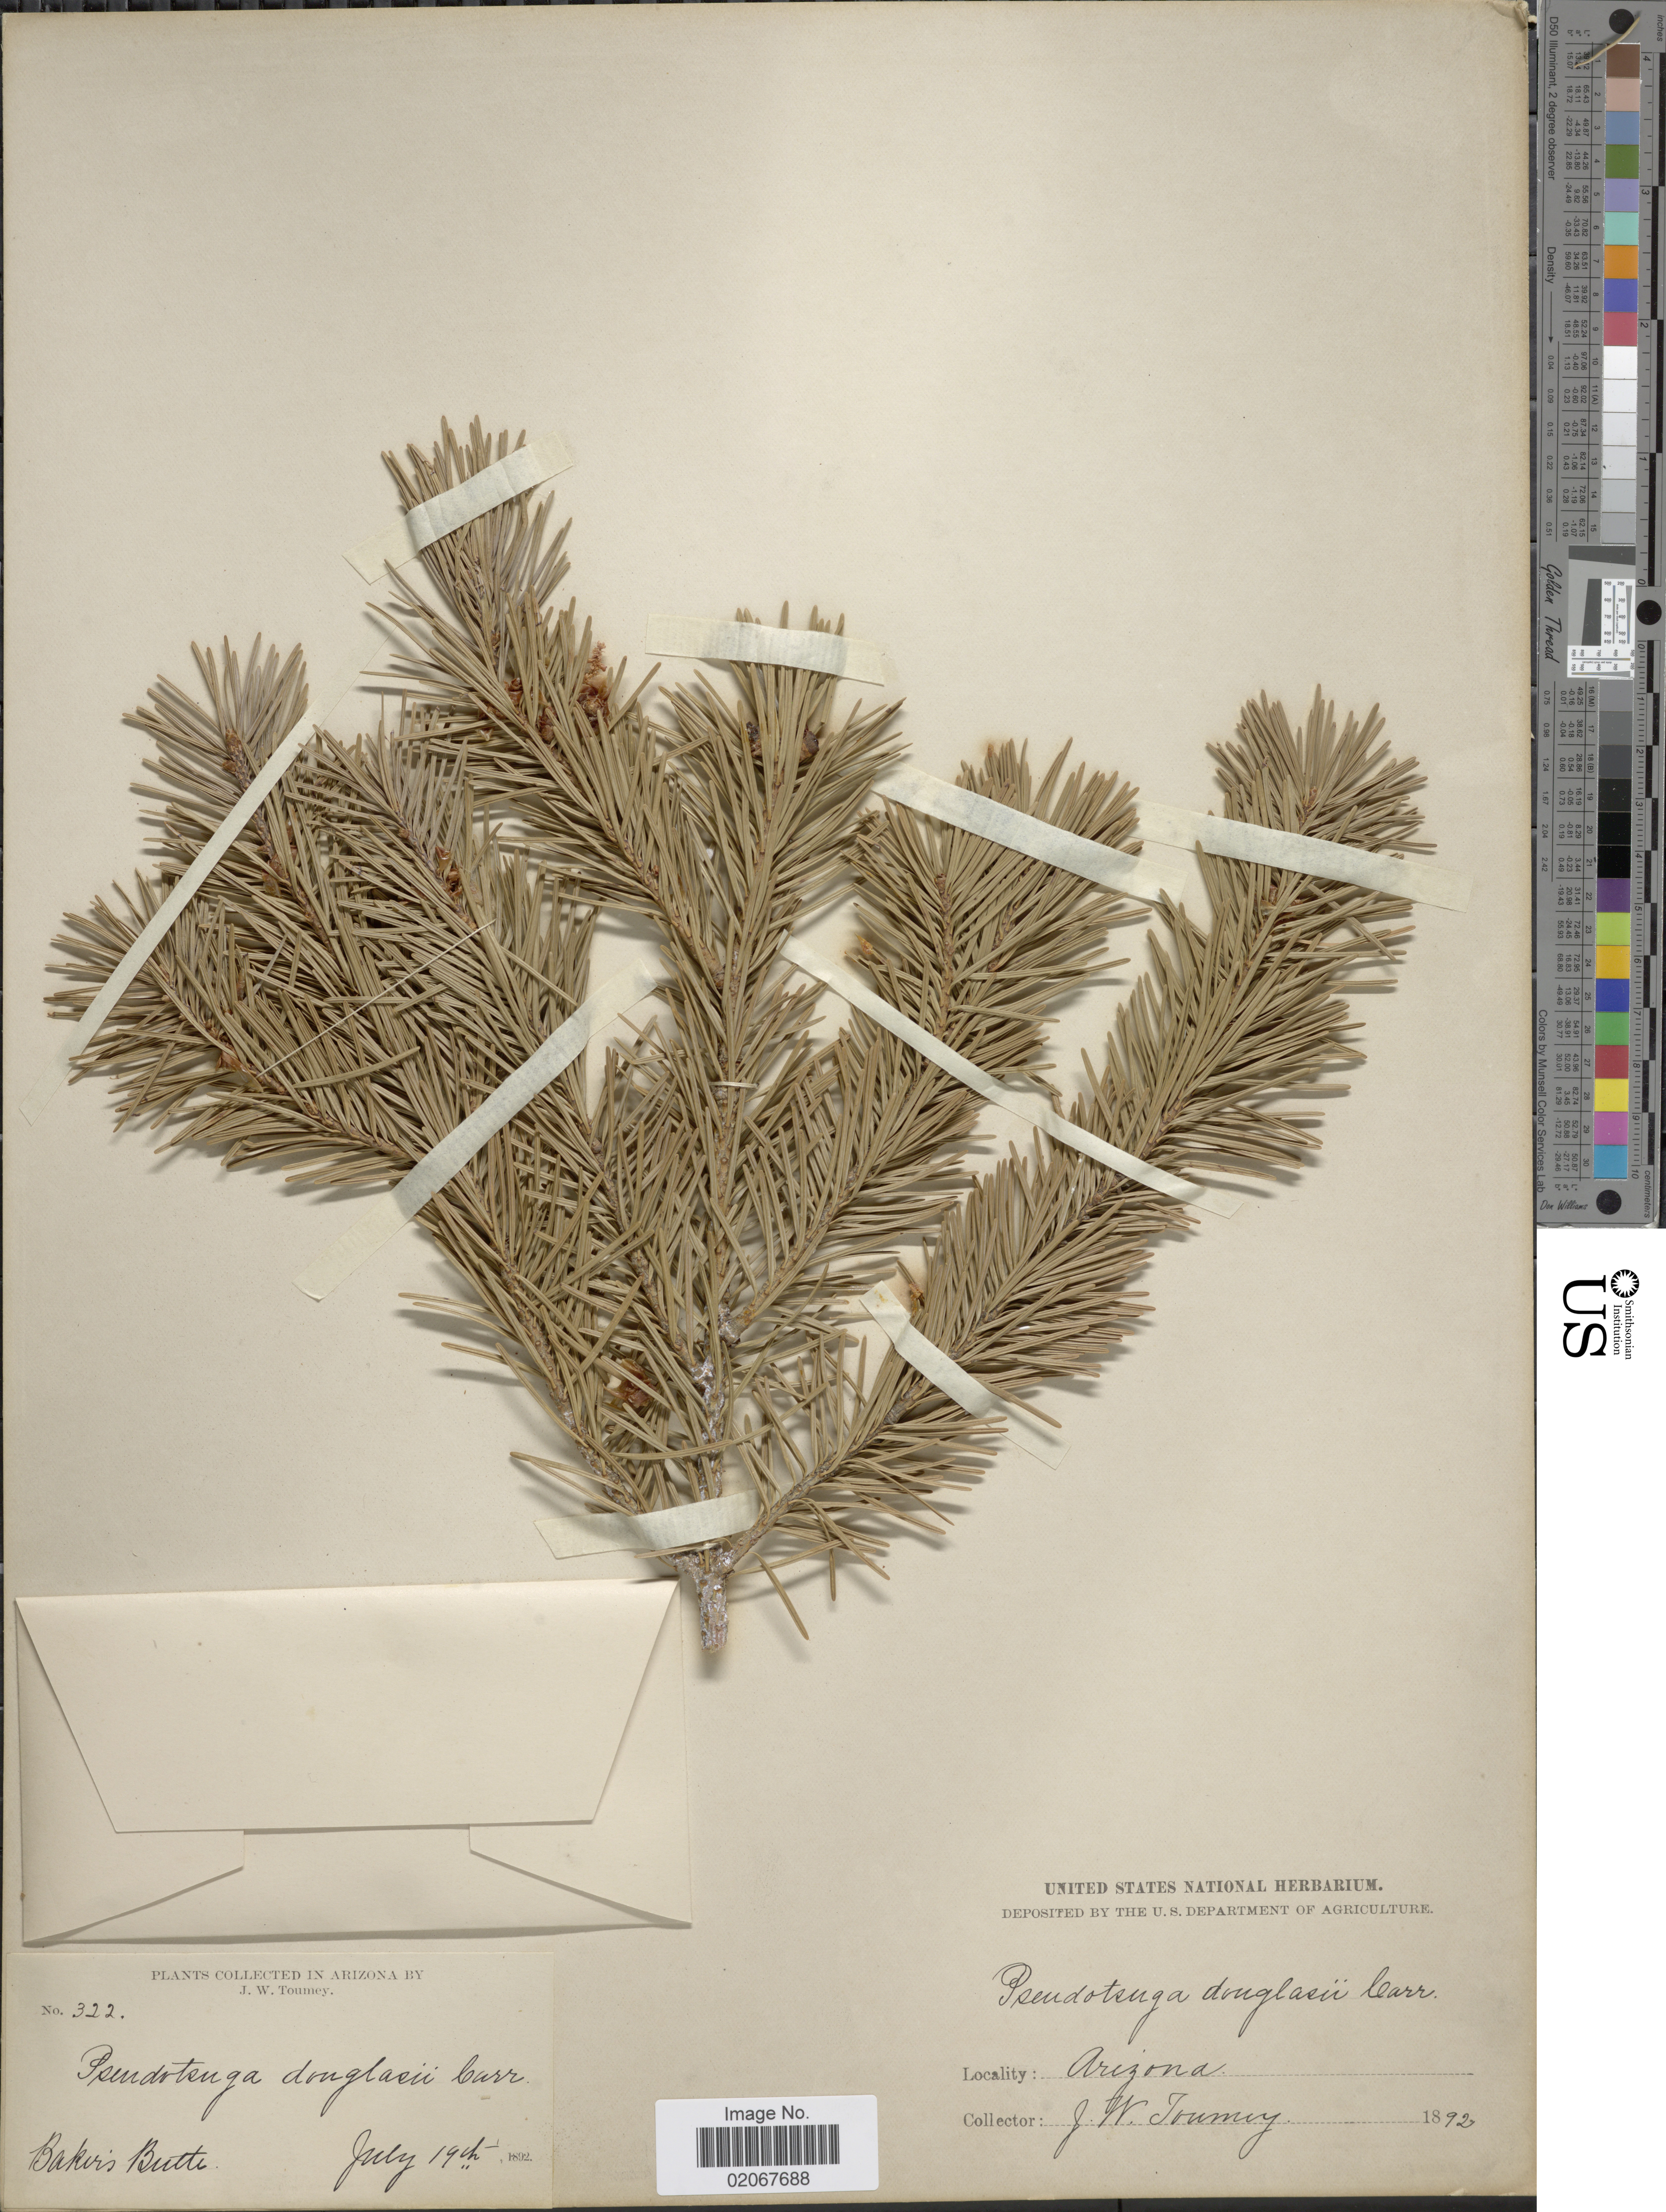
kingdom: Plantae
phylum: Tracheophyta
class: Pinopsida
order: Pinales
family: Pinaceae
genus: Pseudotsuga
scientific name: Pseudotsuga menziesii var. glauca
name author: (Beissn.) Franco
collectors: J. W. Toumey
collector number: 322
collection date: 1892-07-19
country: United States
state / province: Arizona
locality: Bakers Butte